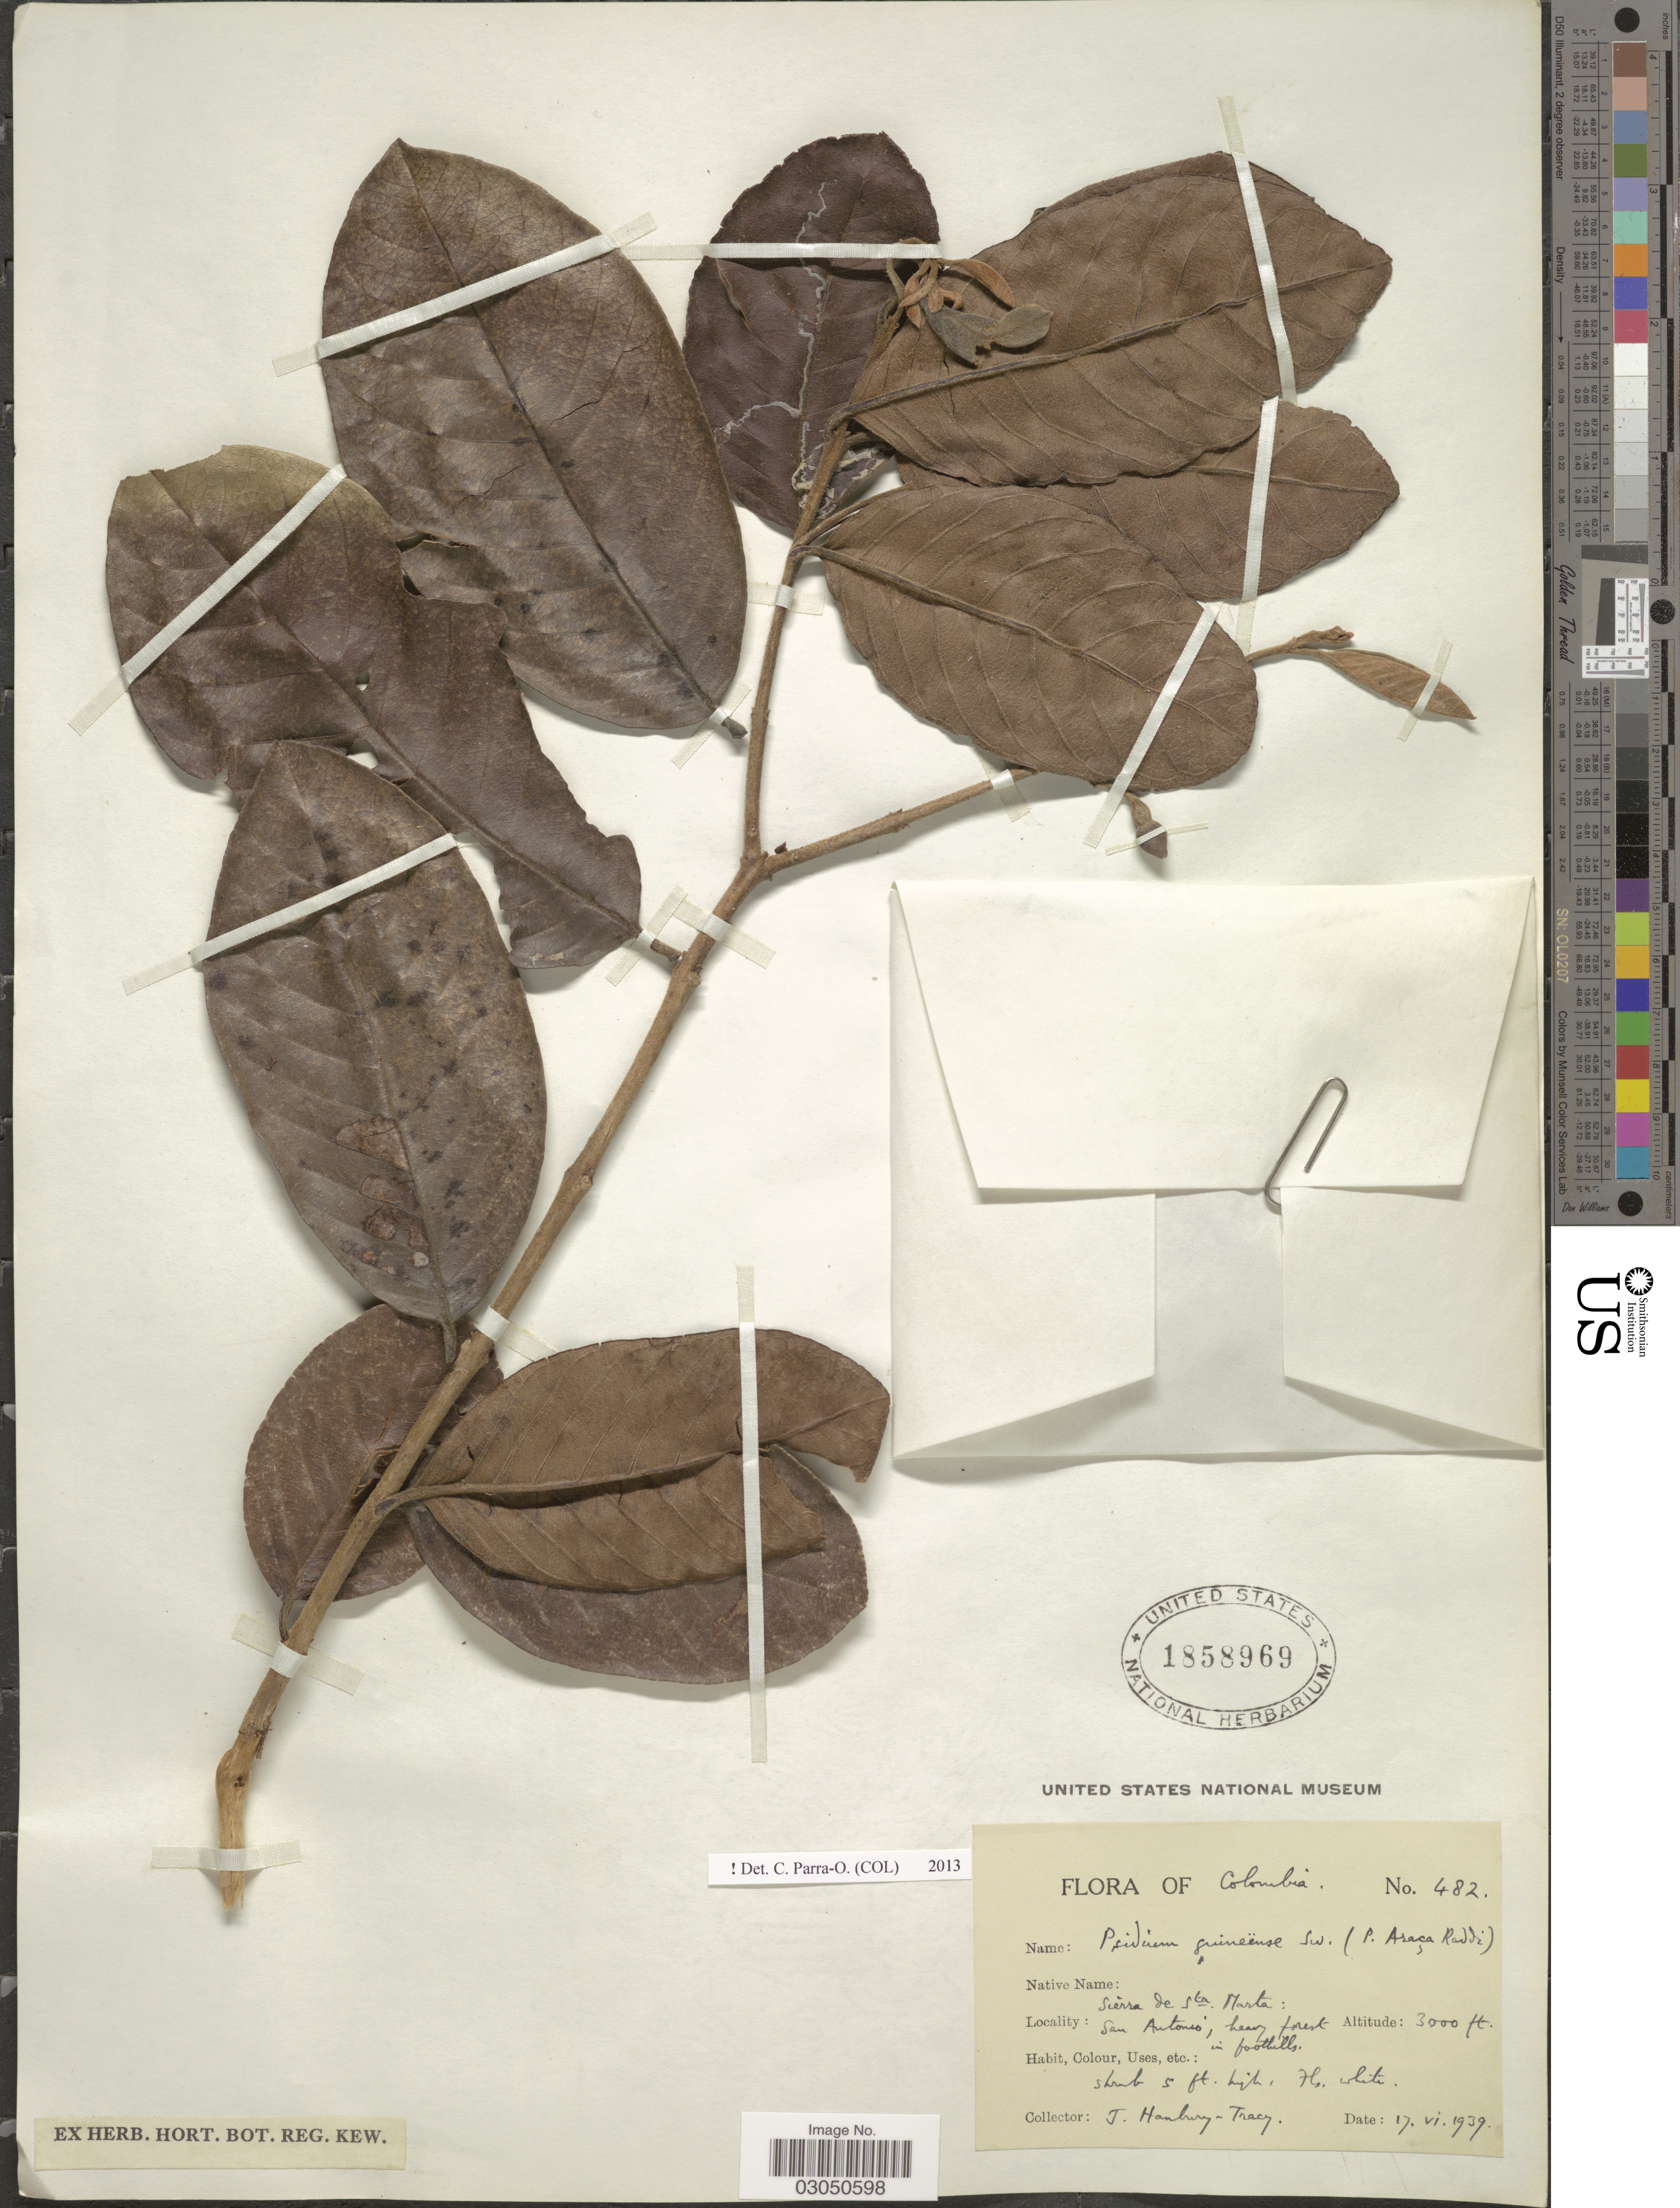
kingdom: Plantae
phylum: Tracheophyta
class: Magnoliopsida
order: Myrtales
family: Myrtaceae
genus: Psidium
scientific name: Psidium guineense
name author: Sw.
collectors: J. Hanbury-Tracy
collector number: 482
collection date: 1939-06-17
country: Colombia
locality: Sierra de Sta Marta: San Antonio.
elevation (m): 914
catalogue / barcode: US 1858969